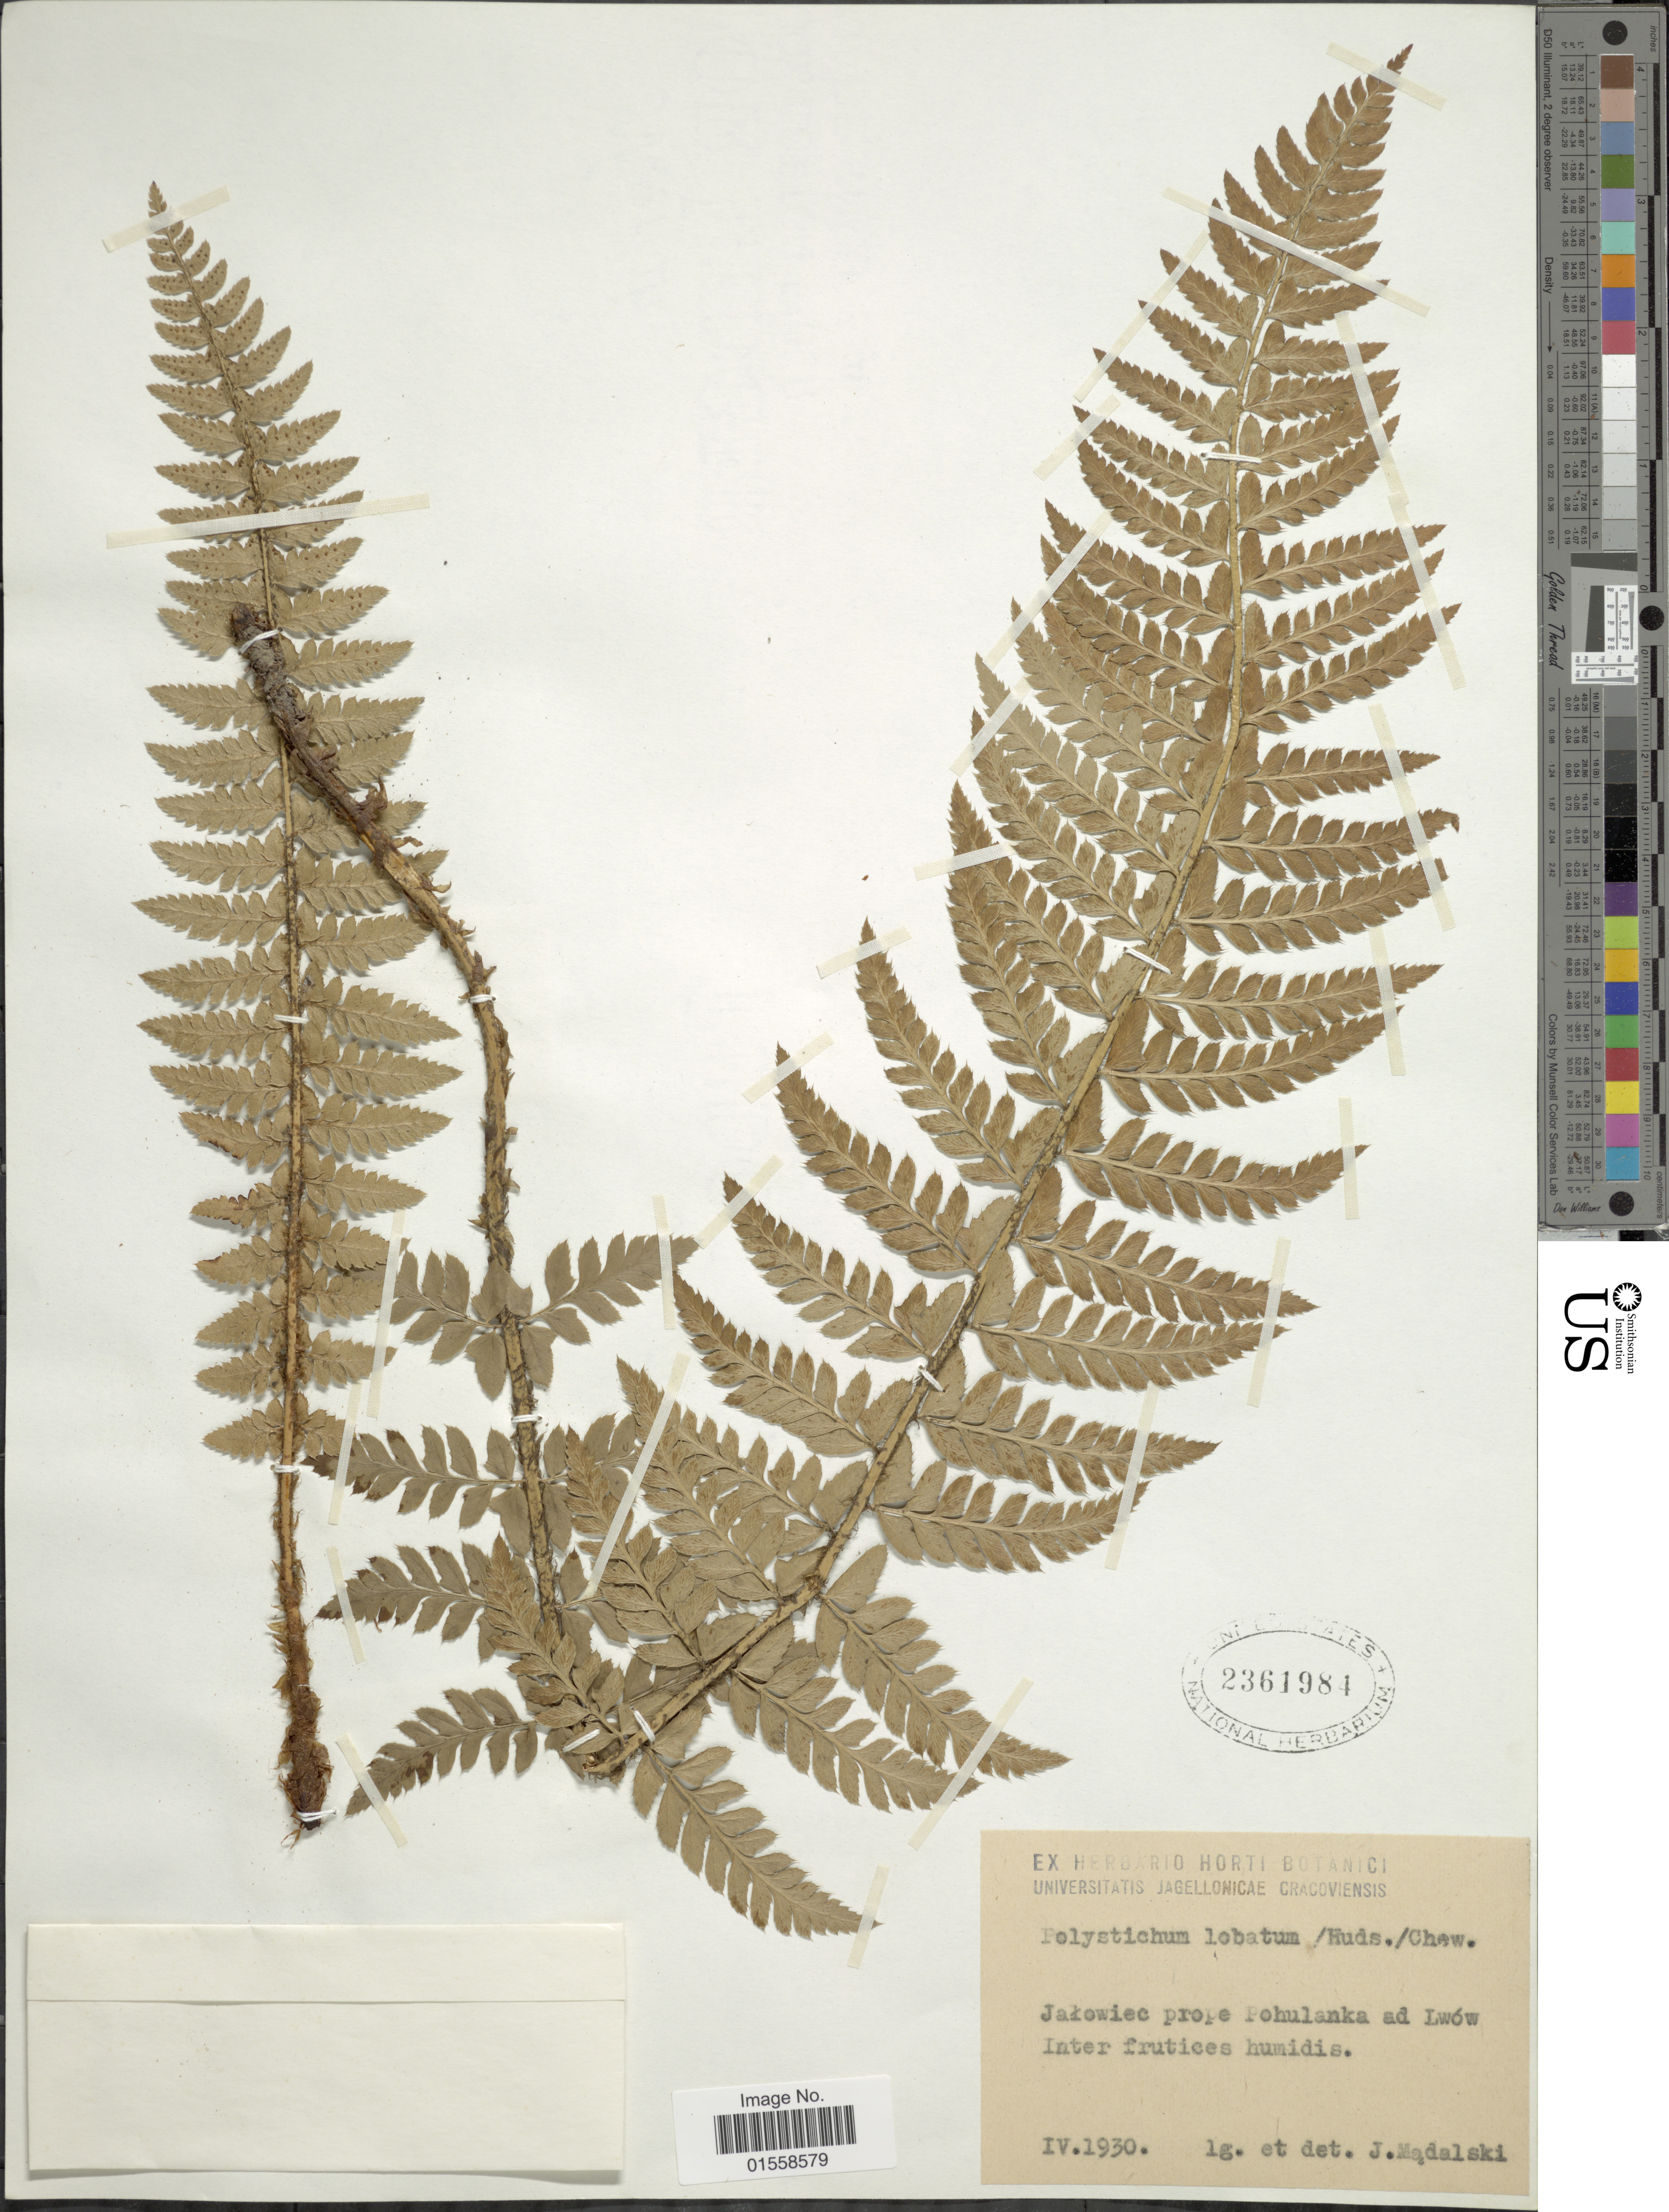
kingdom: Plantae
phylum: Tracheophyta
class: Polypodiopsida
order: Polypodiales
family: Dryopteridaceae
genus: Polystichum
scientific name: Polystichum aculeatum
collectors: J. Madalski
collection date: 1930-04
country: Ukraine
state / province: L'viv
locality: Jalowiec prope Pohulanka ad Lwow Inter frutices humidis.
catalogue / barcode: US 2361984